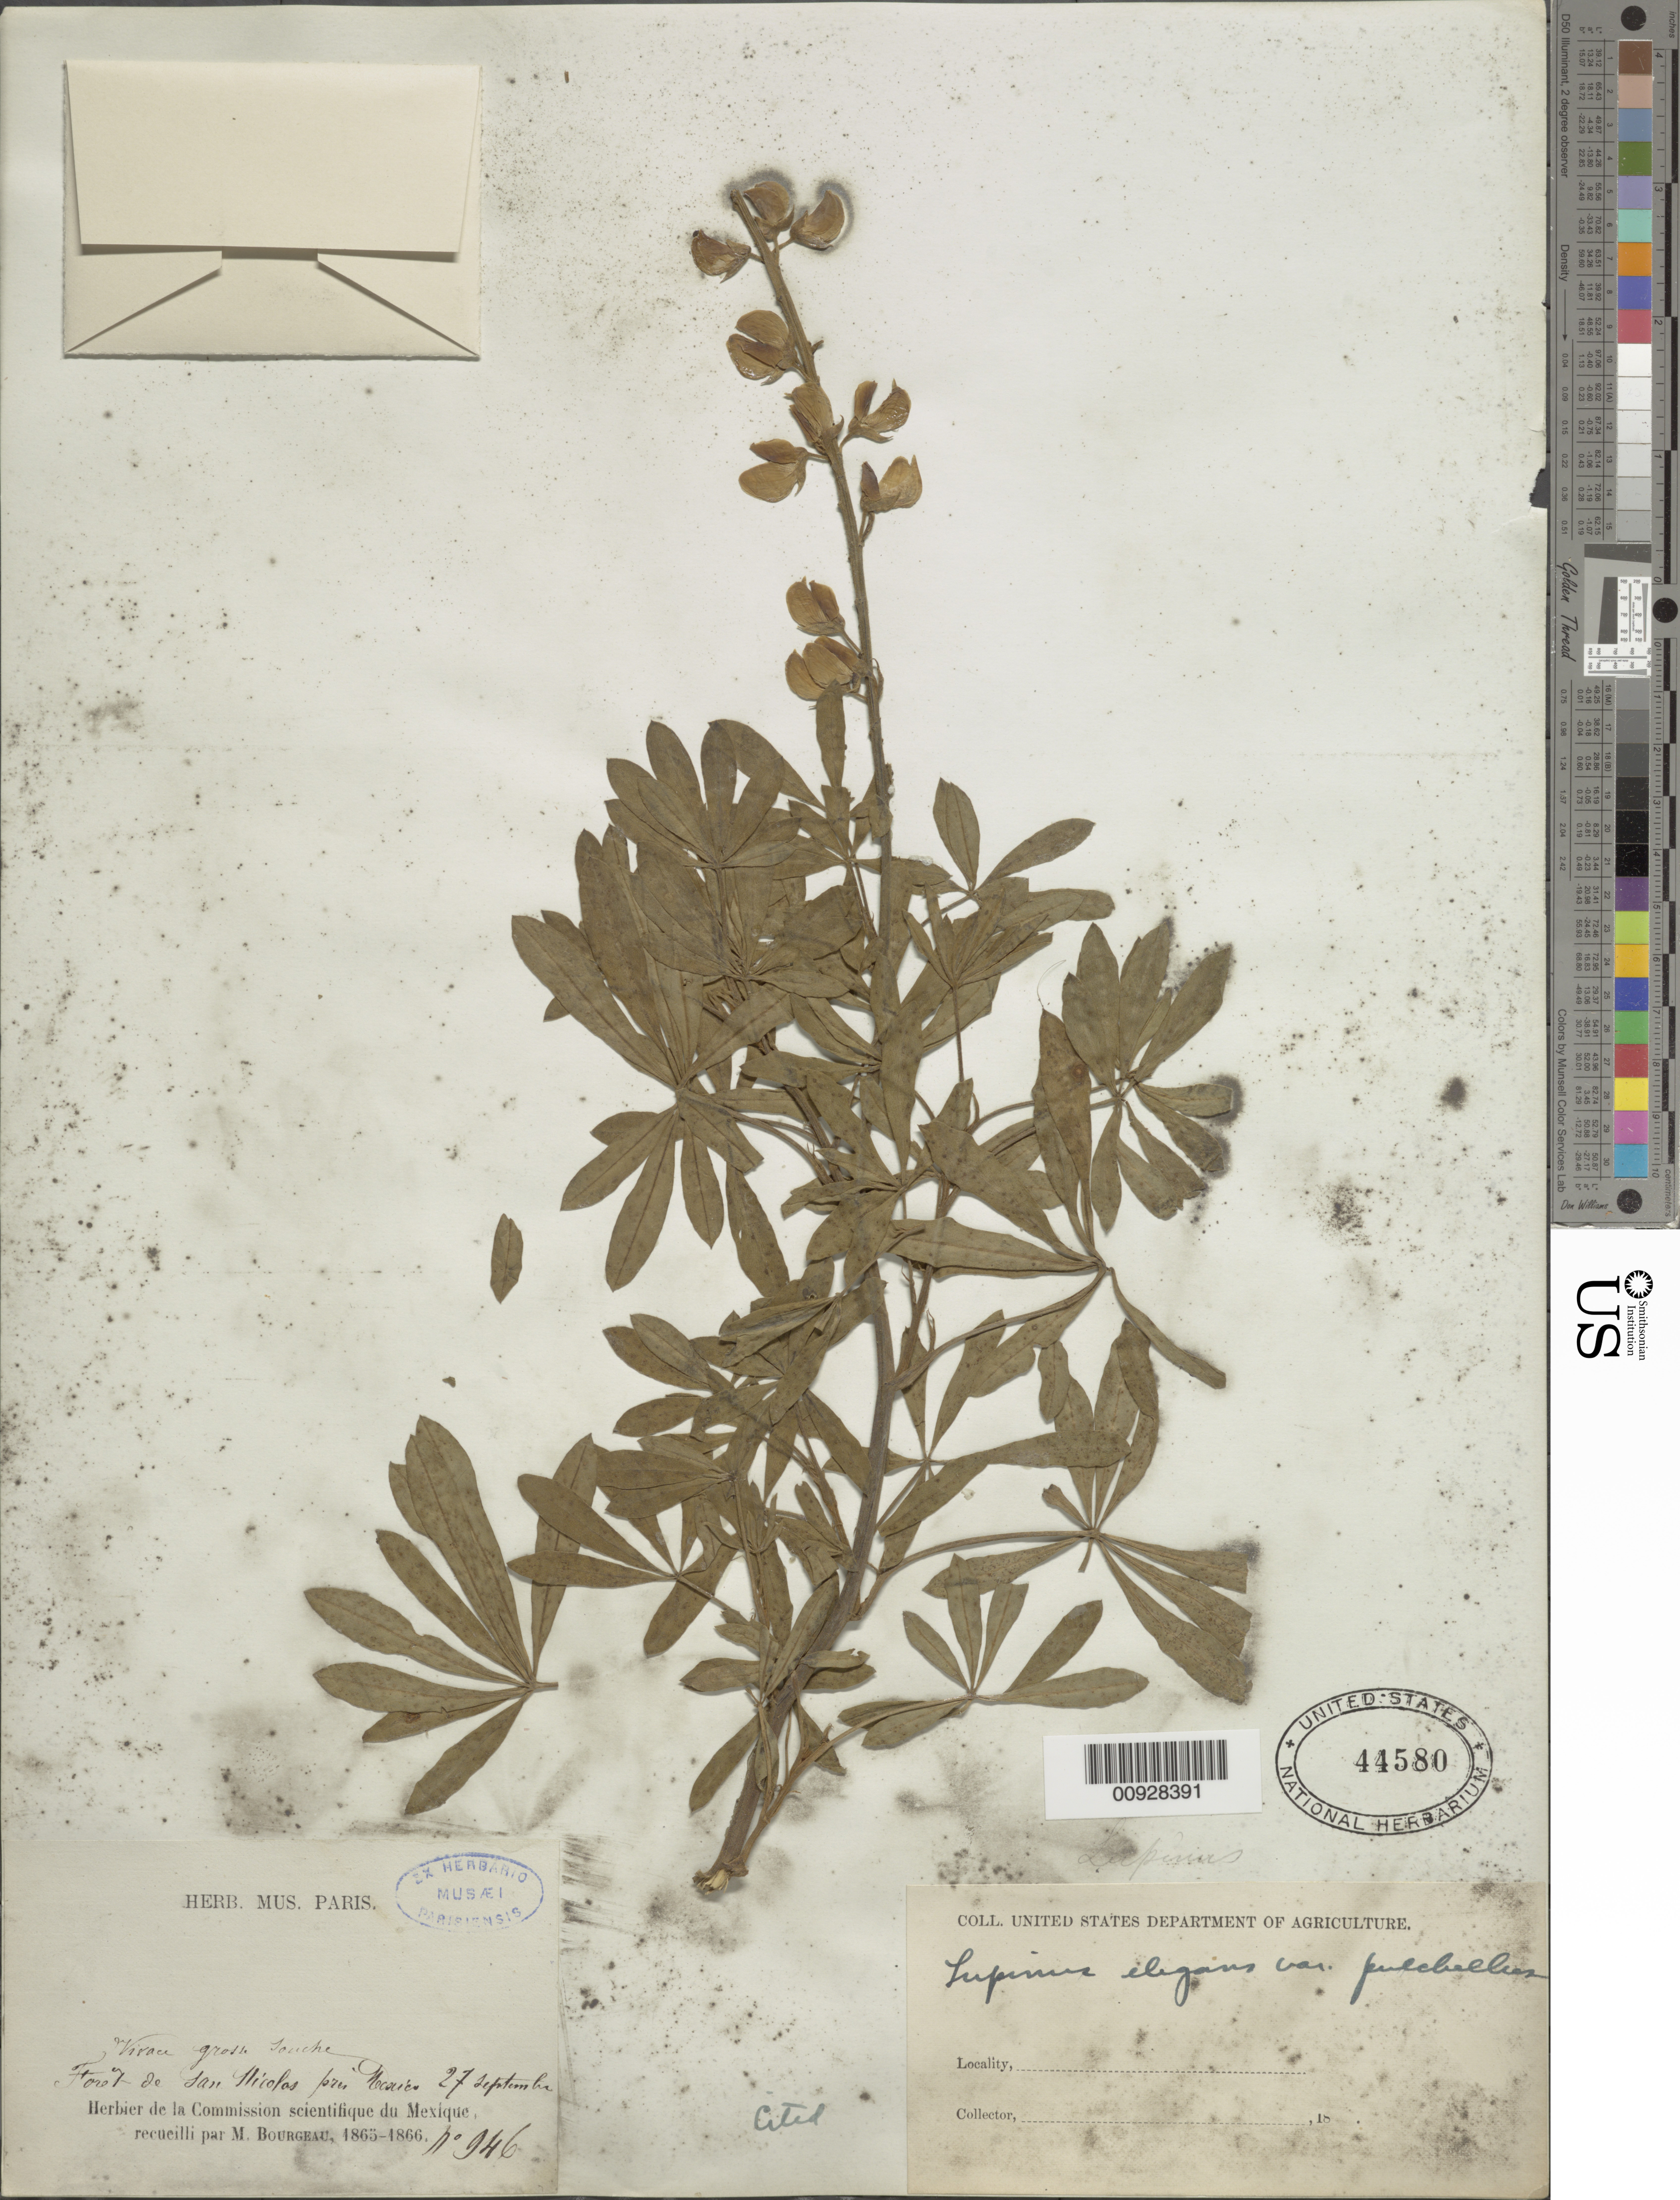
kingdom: Plantae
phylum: Tracheophyta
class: Magnoliopsida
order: Fabales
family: Fabaceae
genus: Lupinus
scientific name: Lupinus elegans var. pulchellus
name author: (Sweet) C.P. Sm.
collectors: E. Bourgeau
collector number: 946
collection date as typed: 27 Sep 1865 or 27 Sep 1866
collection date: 1865-09-27 or 1866-09-27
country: Mexico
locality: Forêt de San Nicolas près Mexico.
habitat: Forêt.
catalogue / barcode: US 44580